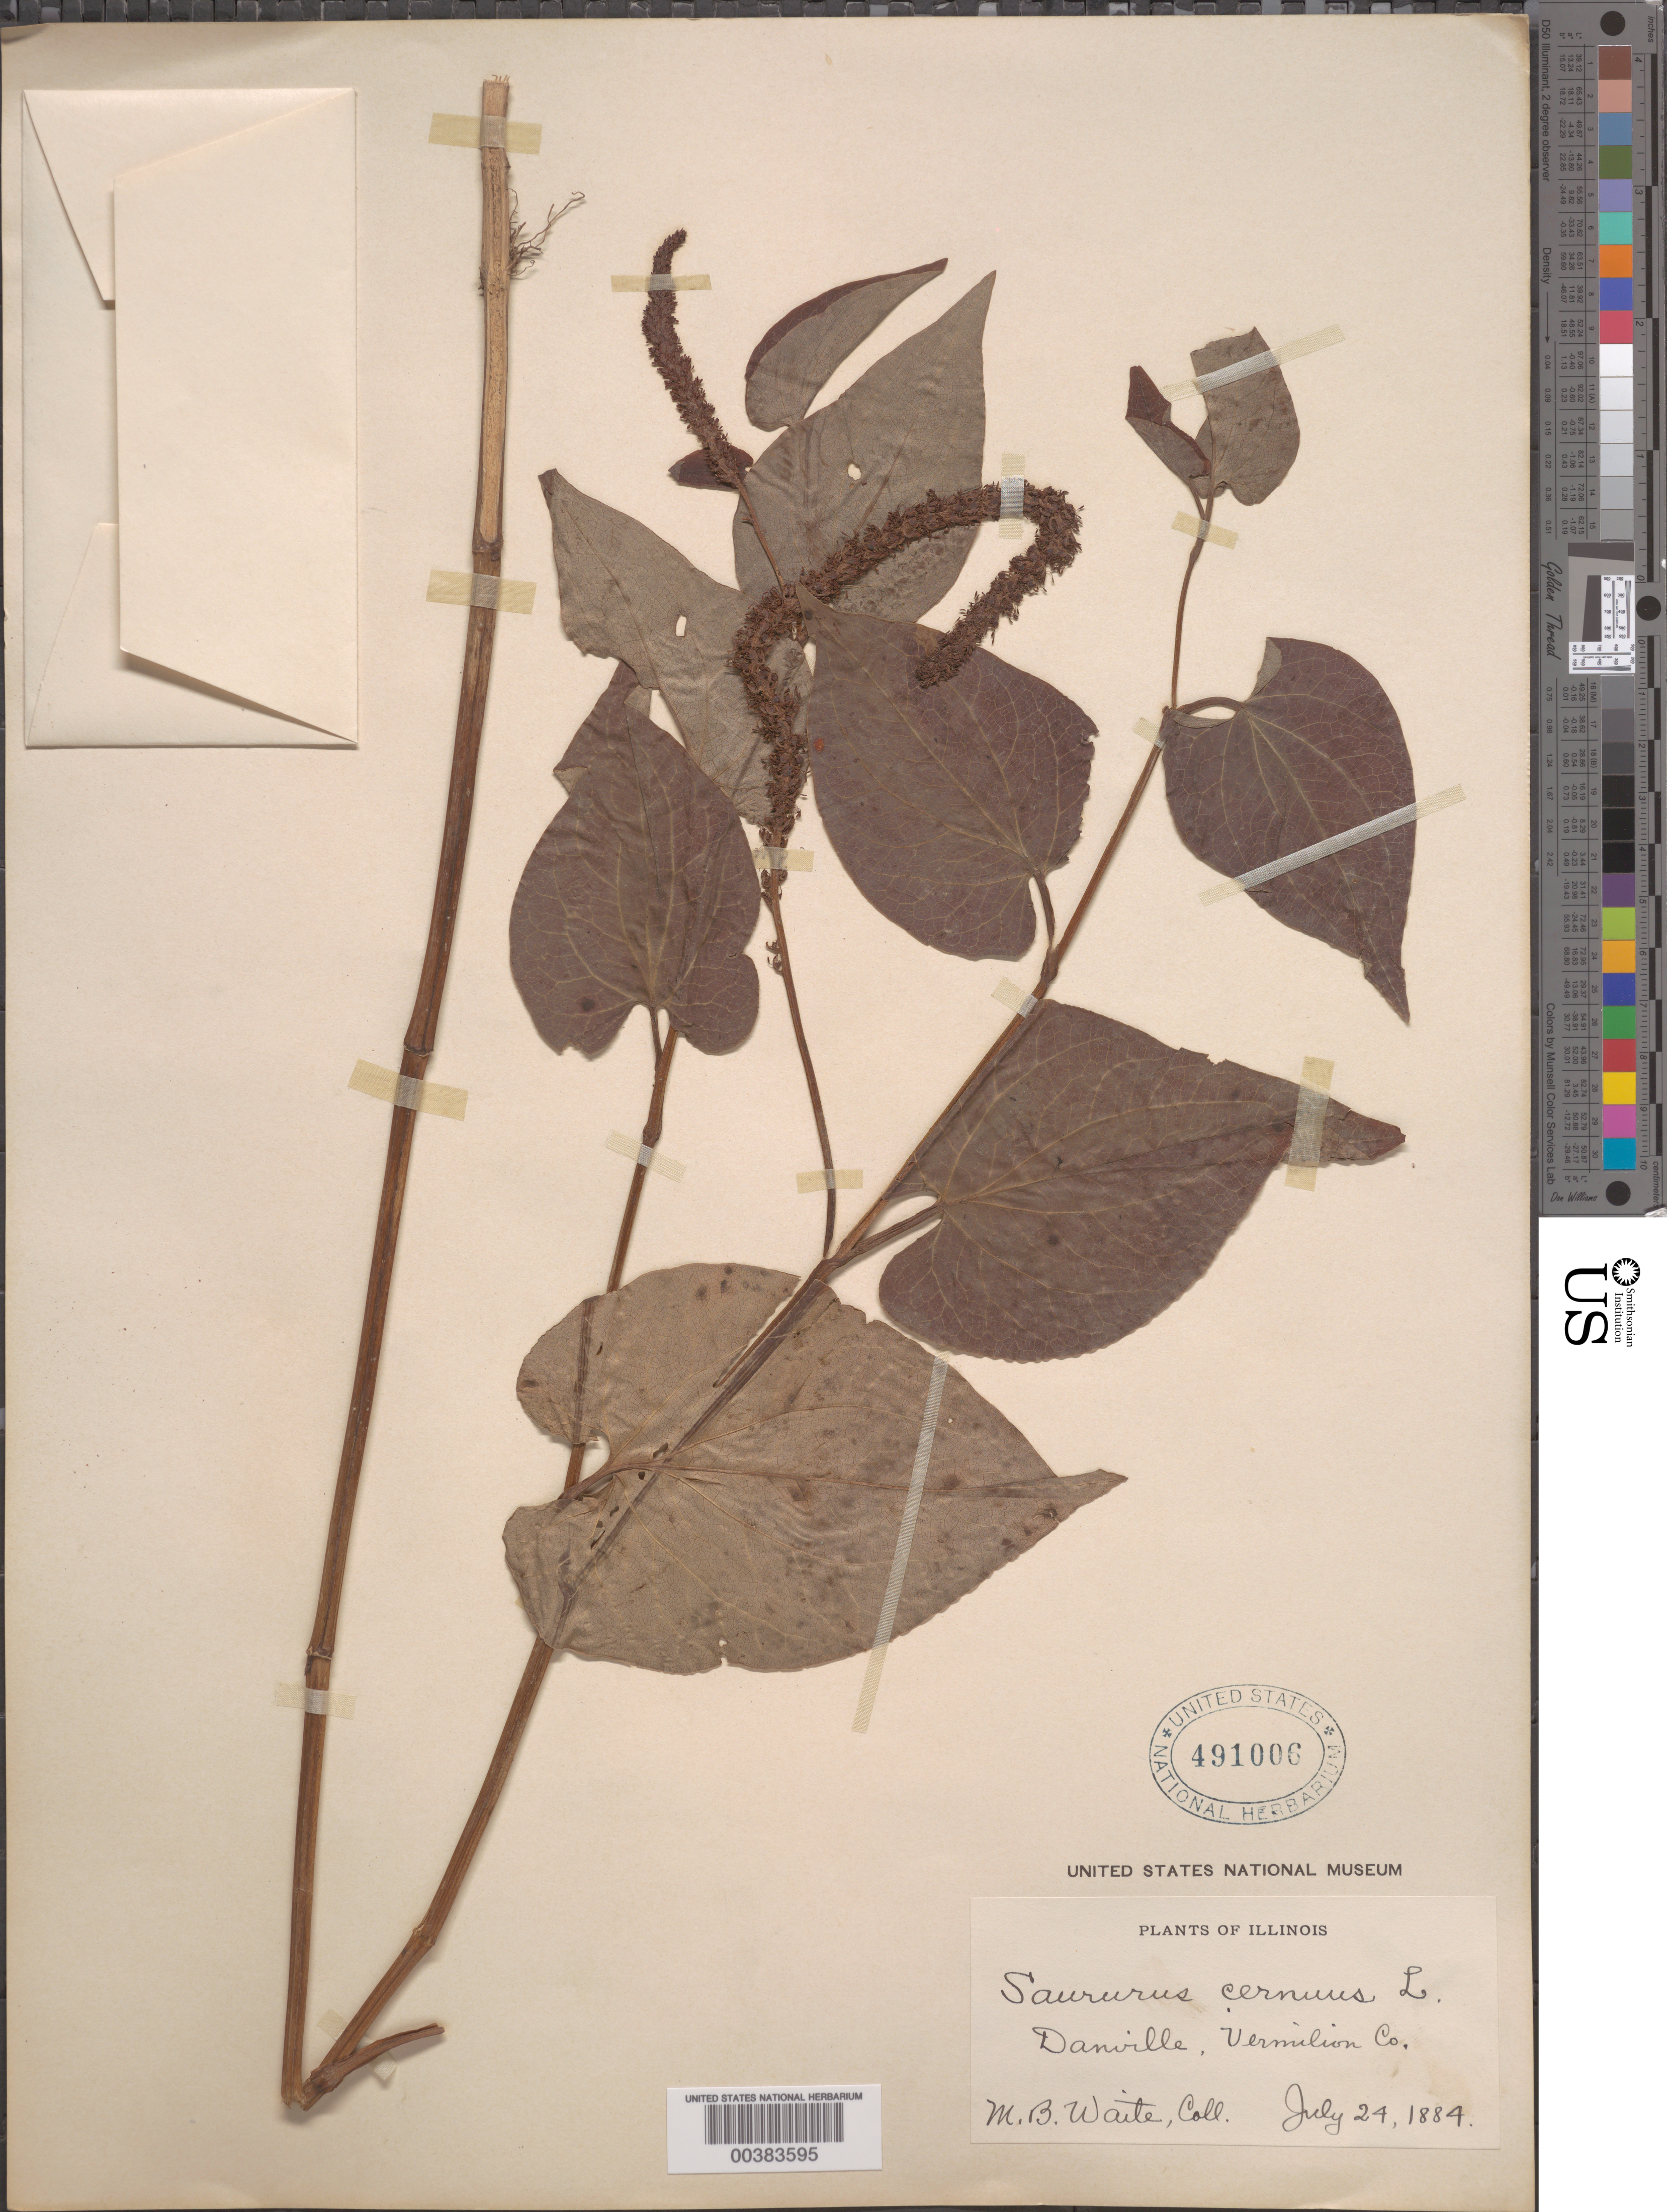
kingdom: Plantae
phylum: Tracheophyta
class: Magnoliopsida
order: Piperales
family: Saururaceae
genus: Saururus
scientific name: Saururus cernuus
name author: L.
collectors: M. B. Waite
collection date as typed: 24 Jul 1884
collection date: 1884-07-24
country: United States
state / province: Illinois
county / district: Vermilion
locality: Danville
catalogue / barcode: US 491006